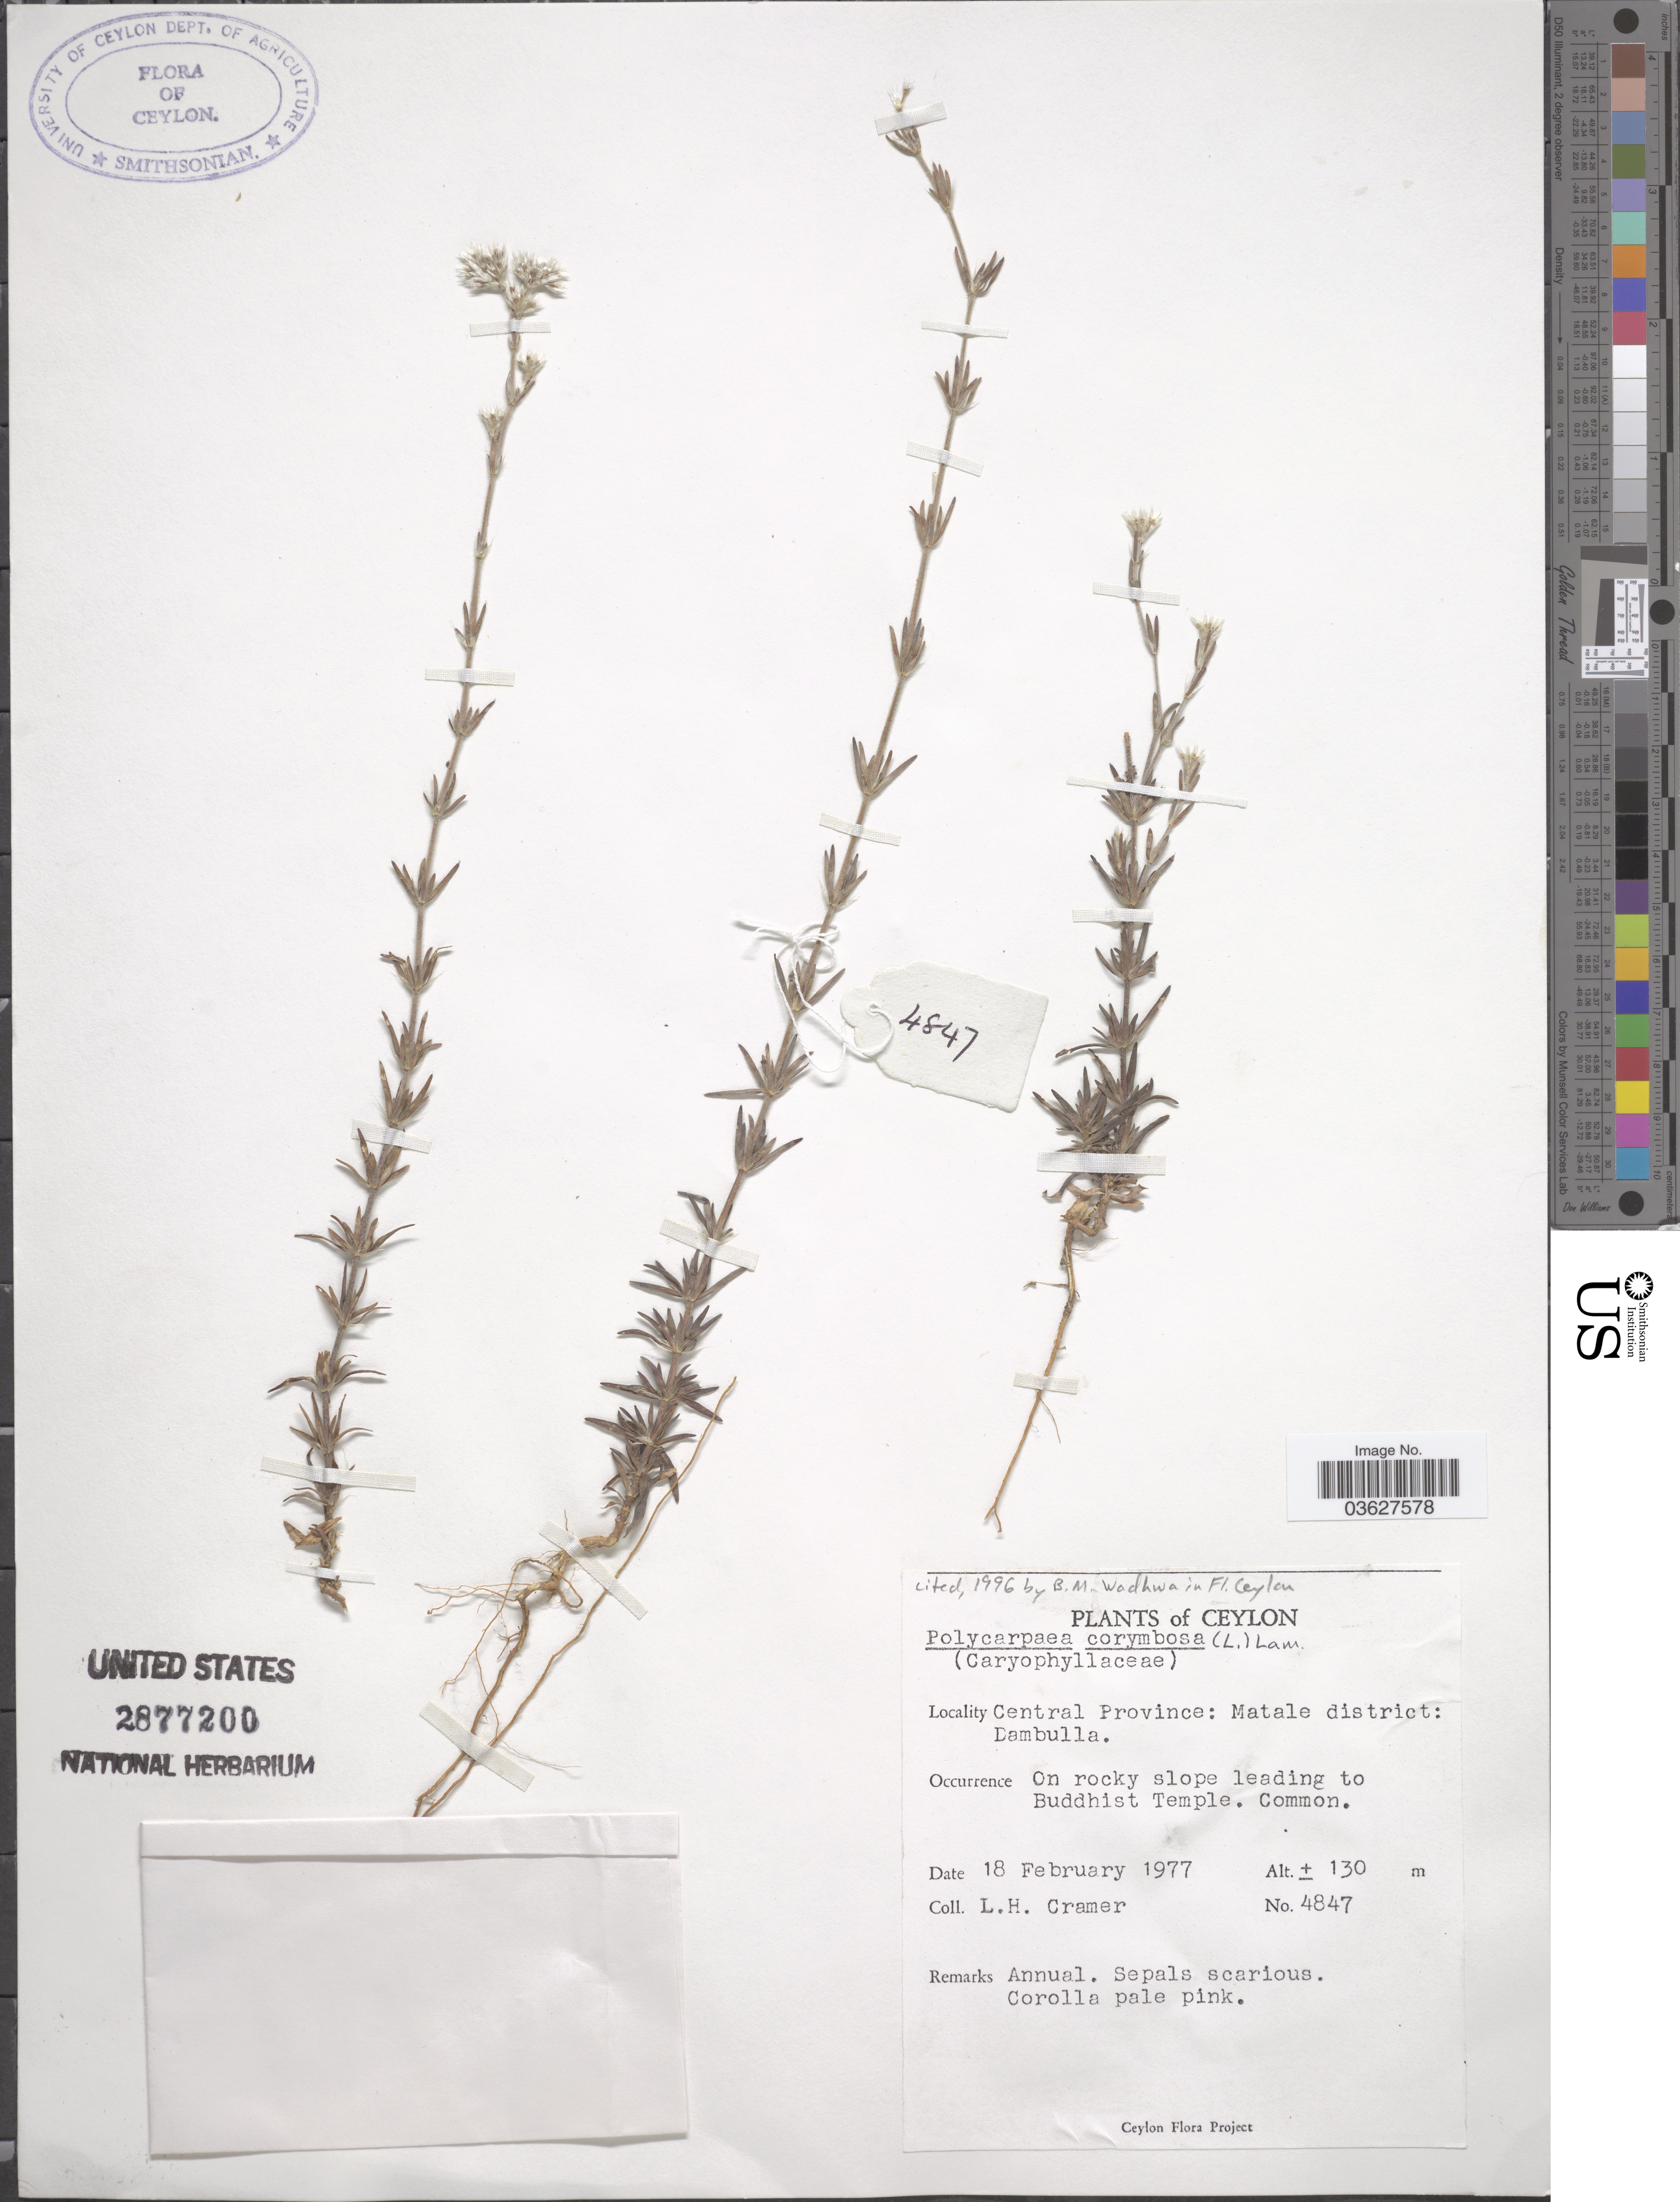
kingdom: Plantae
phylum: Tracheophyta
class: Magnoliopsida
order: Caryophyllales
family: Caryophyllaceae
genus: Polycarpaea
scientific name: Polycarpaea corymbosa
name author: (L.) Lam.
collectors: L. H. Cramer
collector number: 4847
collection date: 1977-02-18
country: Sri Lanka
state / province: Central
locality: Ceylon. Matale district: Dambulla. On rocky slope leading to Buddhist Temple.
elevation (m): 130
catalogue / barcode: US 2877200